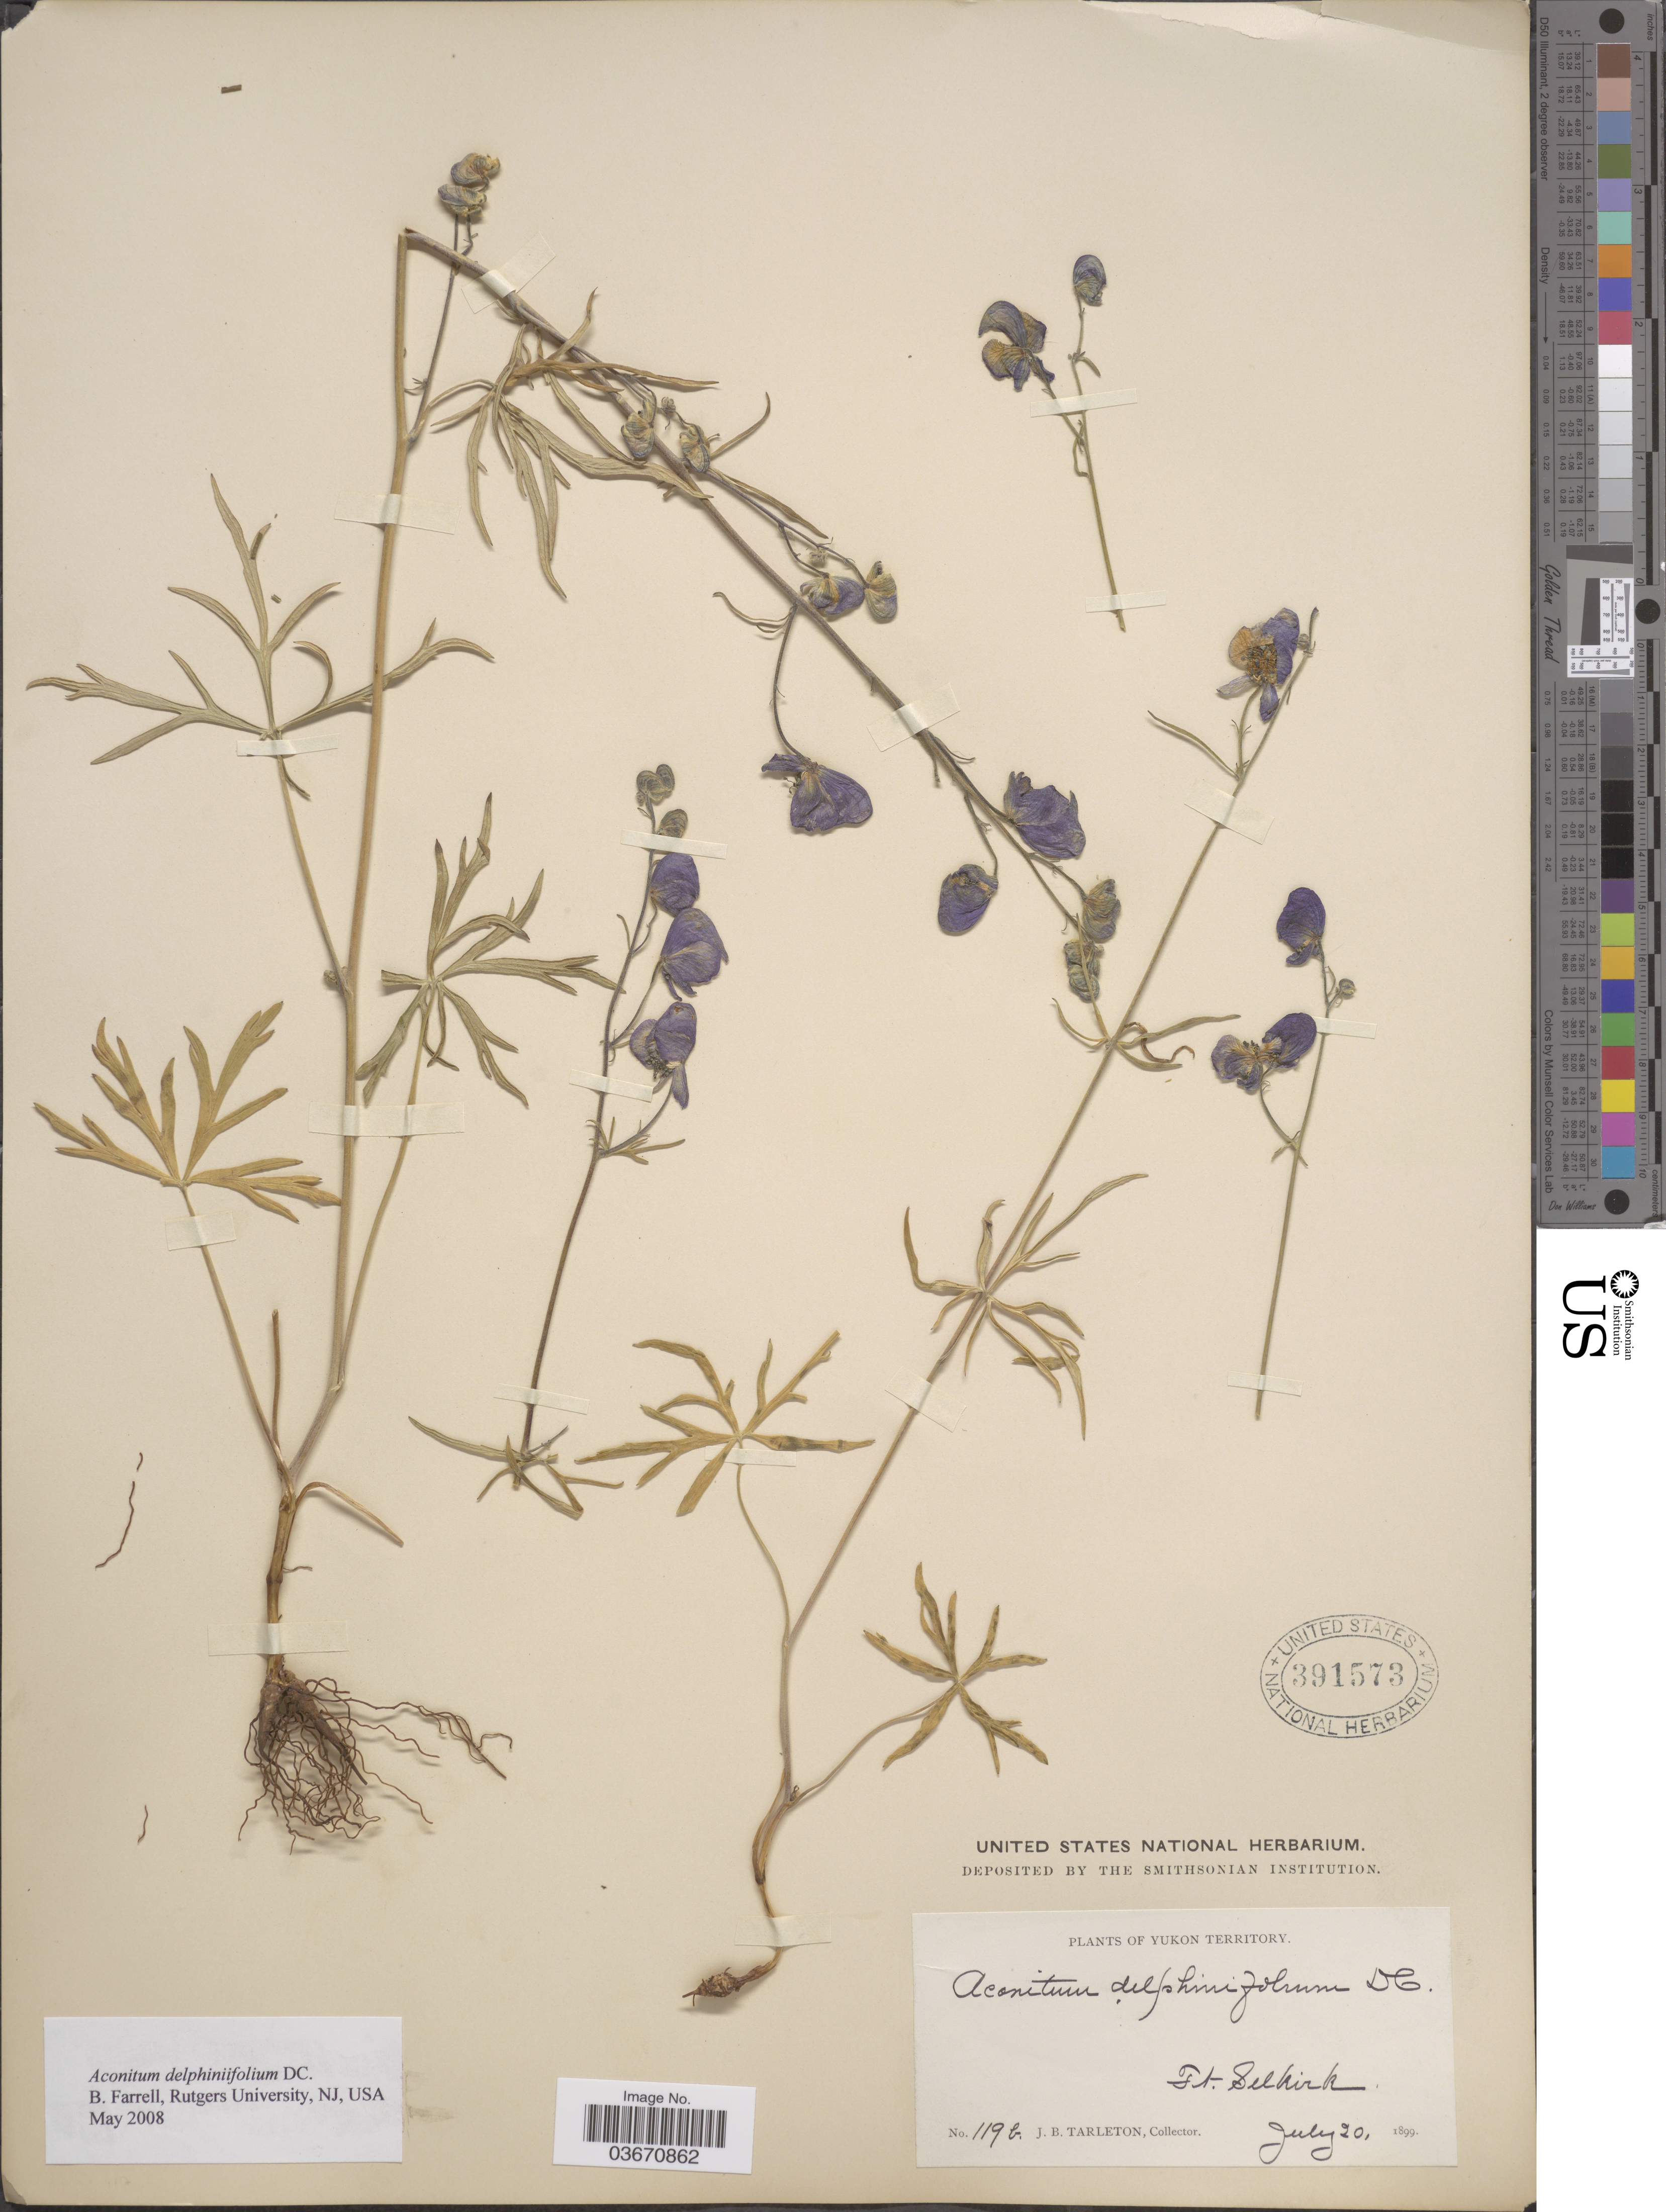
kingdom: Plantae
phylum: Tracheophyta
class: Magnoliopsida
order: Ranunculales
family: Ranunculaceae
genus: Aconitum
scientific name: Aconitum delphinifolium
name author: DC.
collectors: J. Tarleton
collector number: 119b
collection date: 1899-07-20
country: Canada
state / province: Yukon Territory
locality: Ft. Selkirk.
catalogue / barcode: US 391573